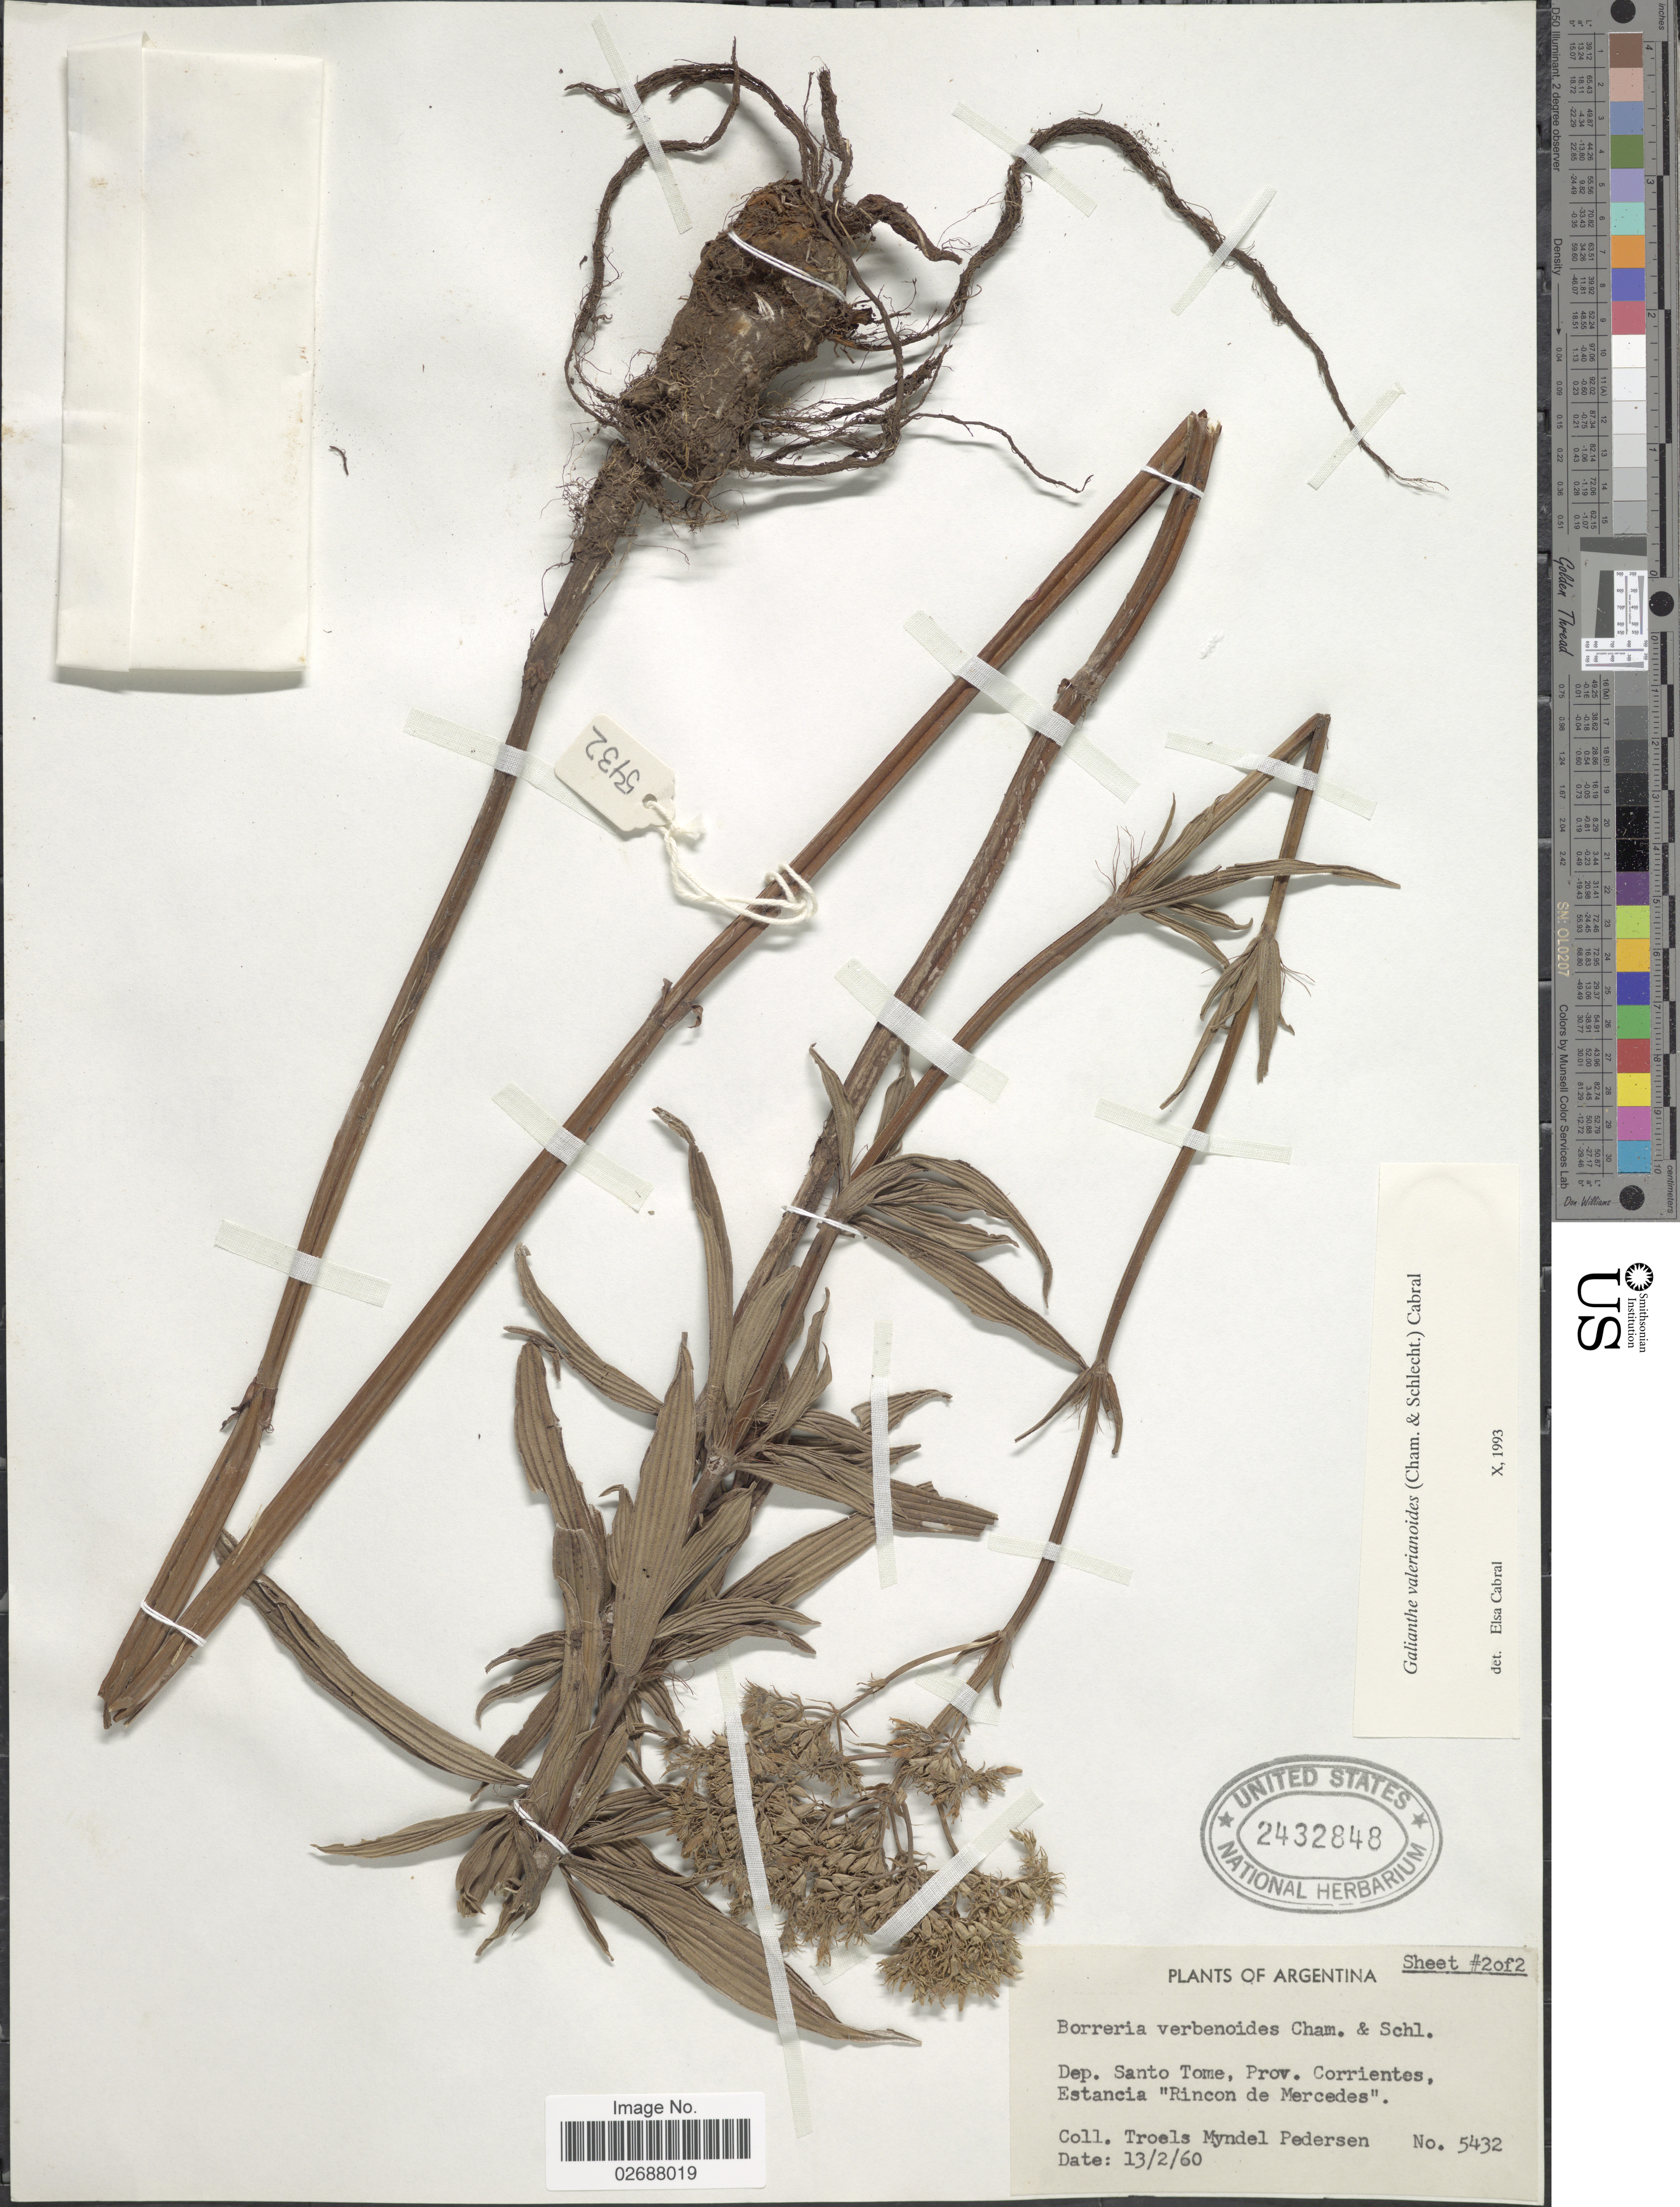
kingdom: Plantae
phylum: Tracheophyta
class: Magnoliopsida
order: Gentianales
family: Rubiaceae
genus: Galianthe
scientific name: Galianthe valerianoides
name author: (Cham. & Schltdl.) E.L. Cabral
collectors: T. Pederson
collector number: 5432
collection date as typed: Transcribed d/m/y: 13/2/60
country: Argentina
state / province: Corrientes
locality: Dep. Santo Tome. Estancia "Rincon de Mercedes"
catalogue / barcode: US 2432848